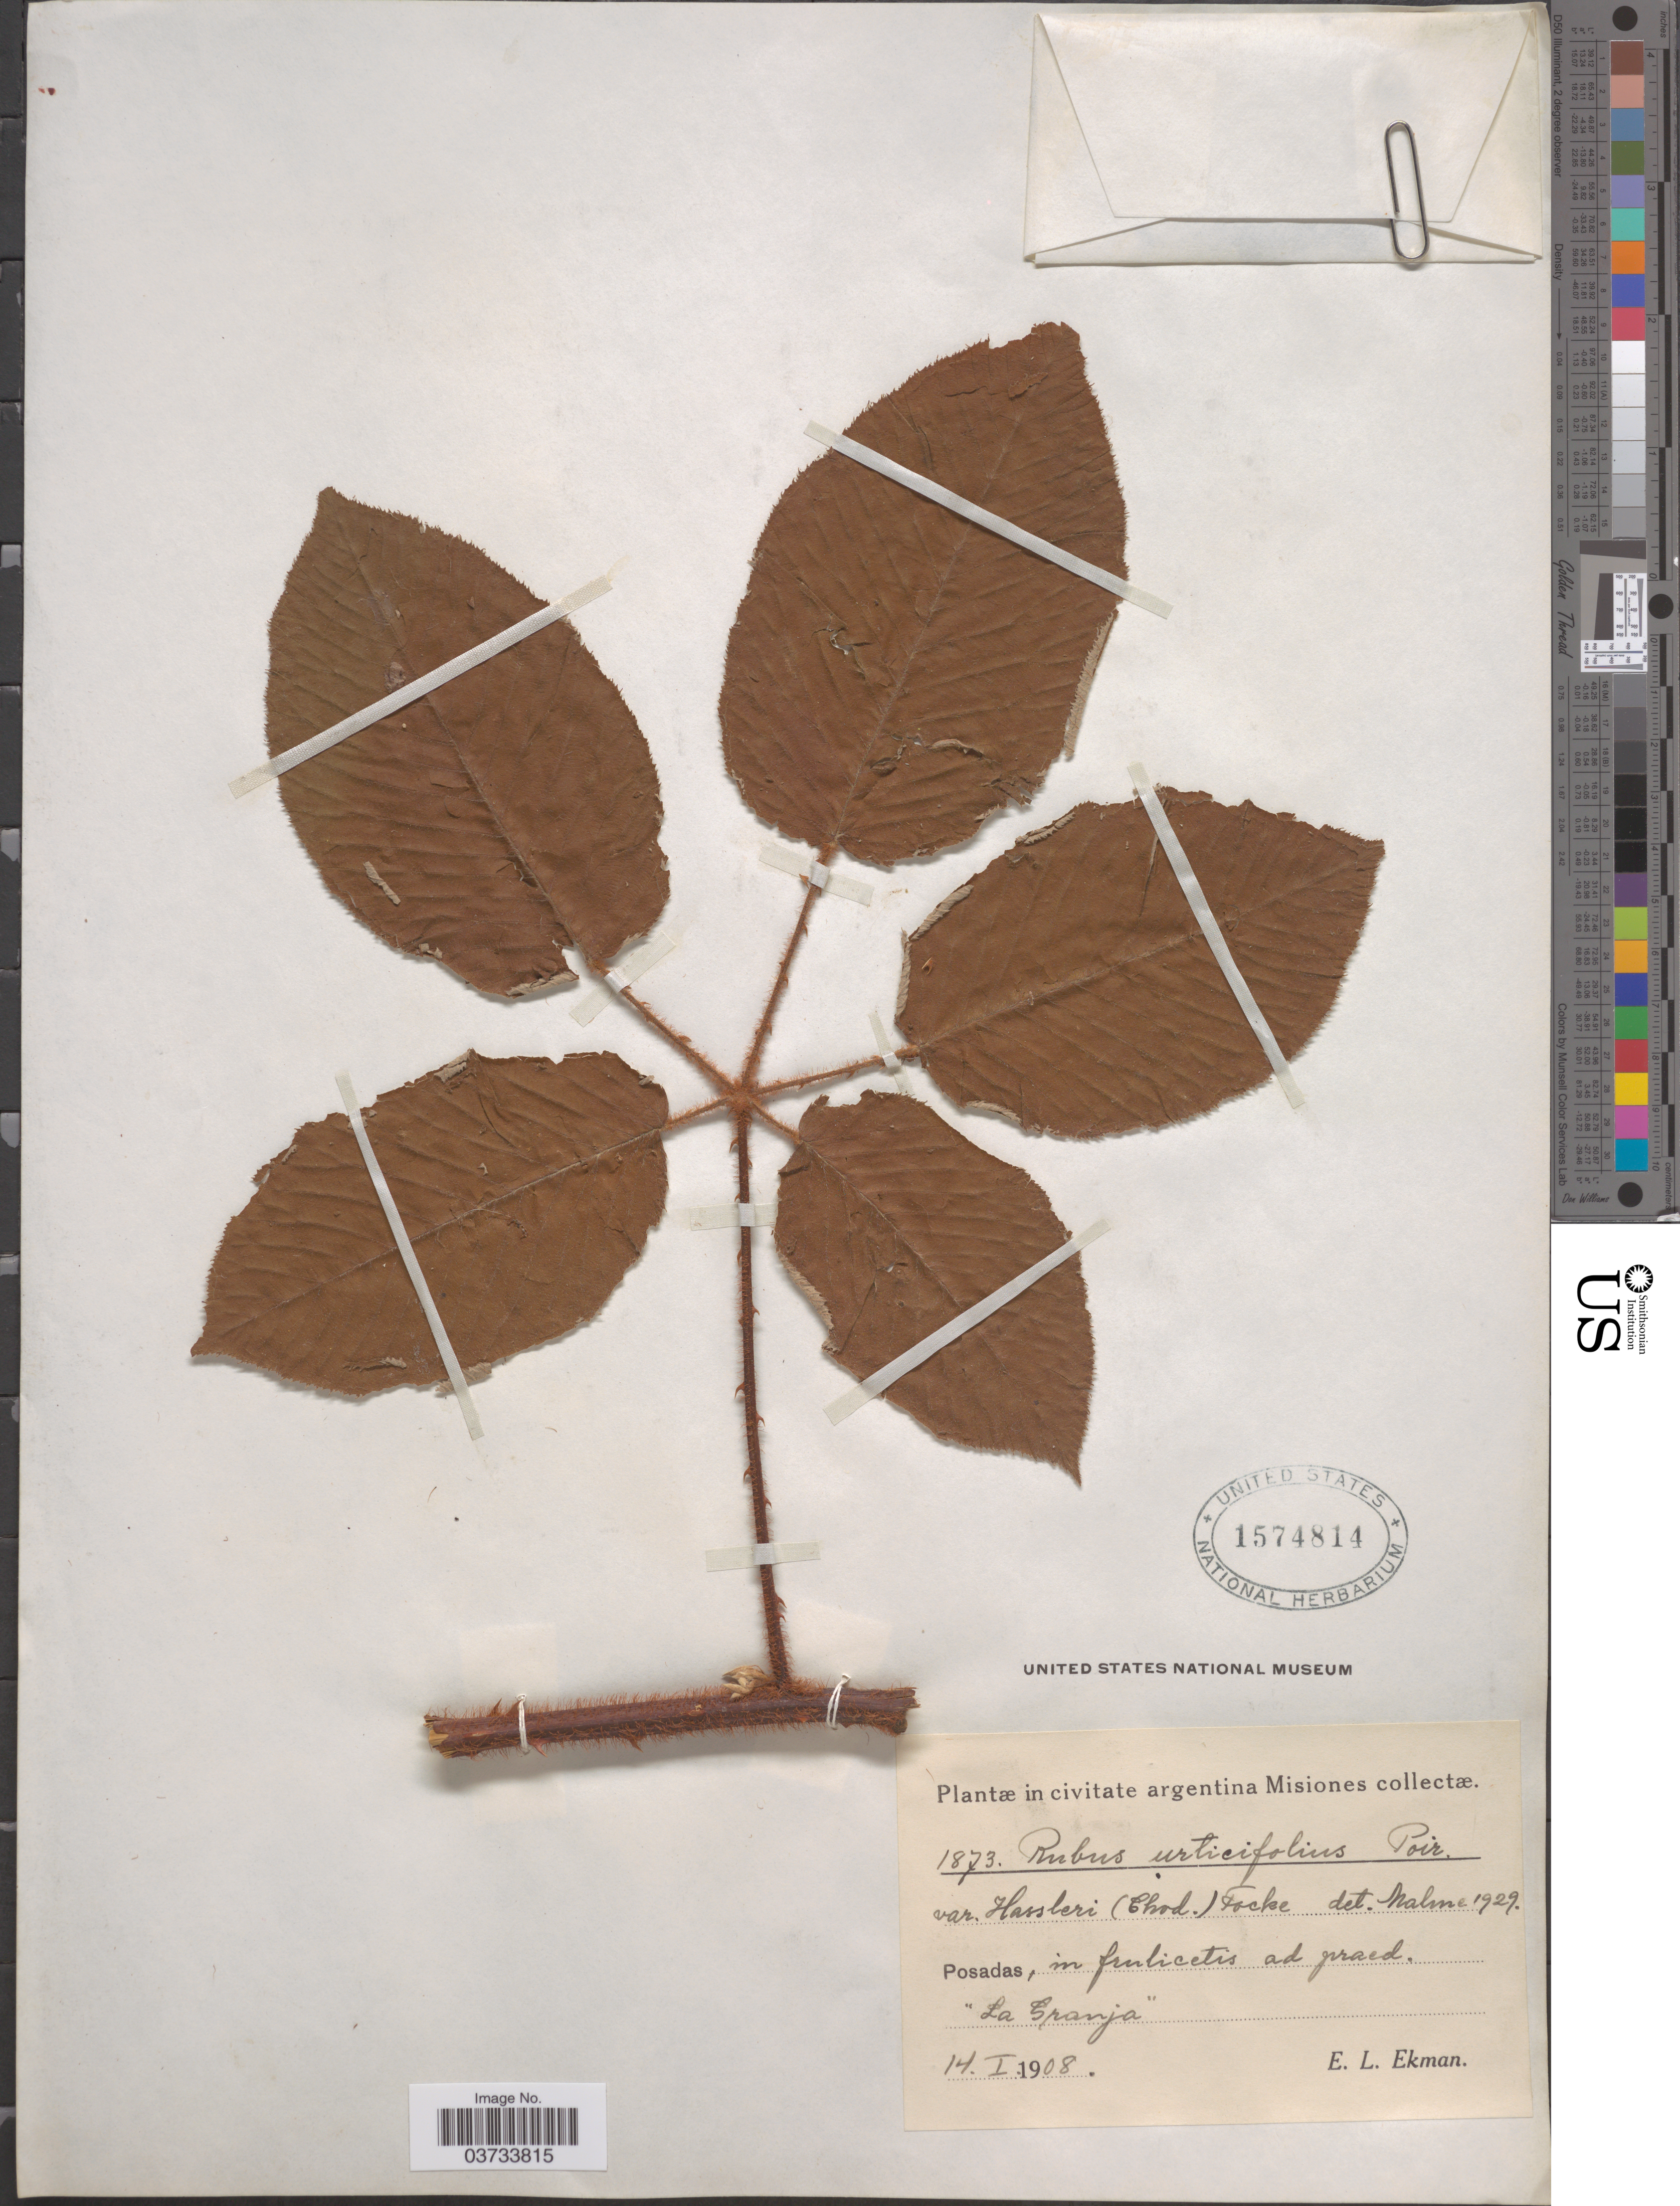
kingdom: Plantae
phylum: Tracheophyta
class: Magnoliopsida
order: Rosales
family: Rosaceae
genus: Rubus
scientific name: Rubus urticifolius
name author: Poir.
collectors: E. L. Ekman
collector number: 1873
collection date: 1908-01-14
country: Argentina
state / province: Misiones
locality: In civitate argentina Misiones. Posadas, in fruticetis ad praed. 'La Spranja' [unsure placement]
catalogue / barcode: US 1574814